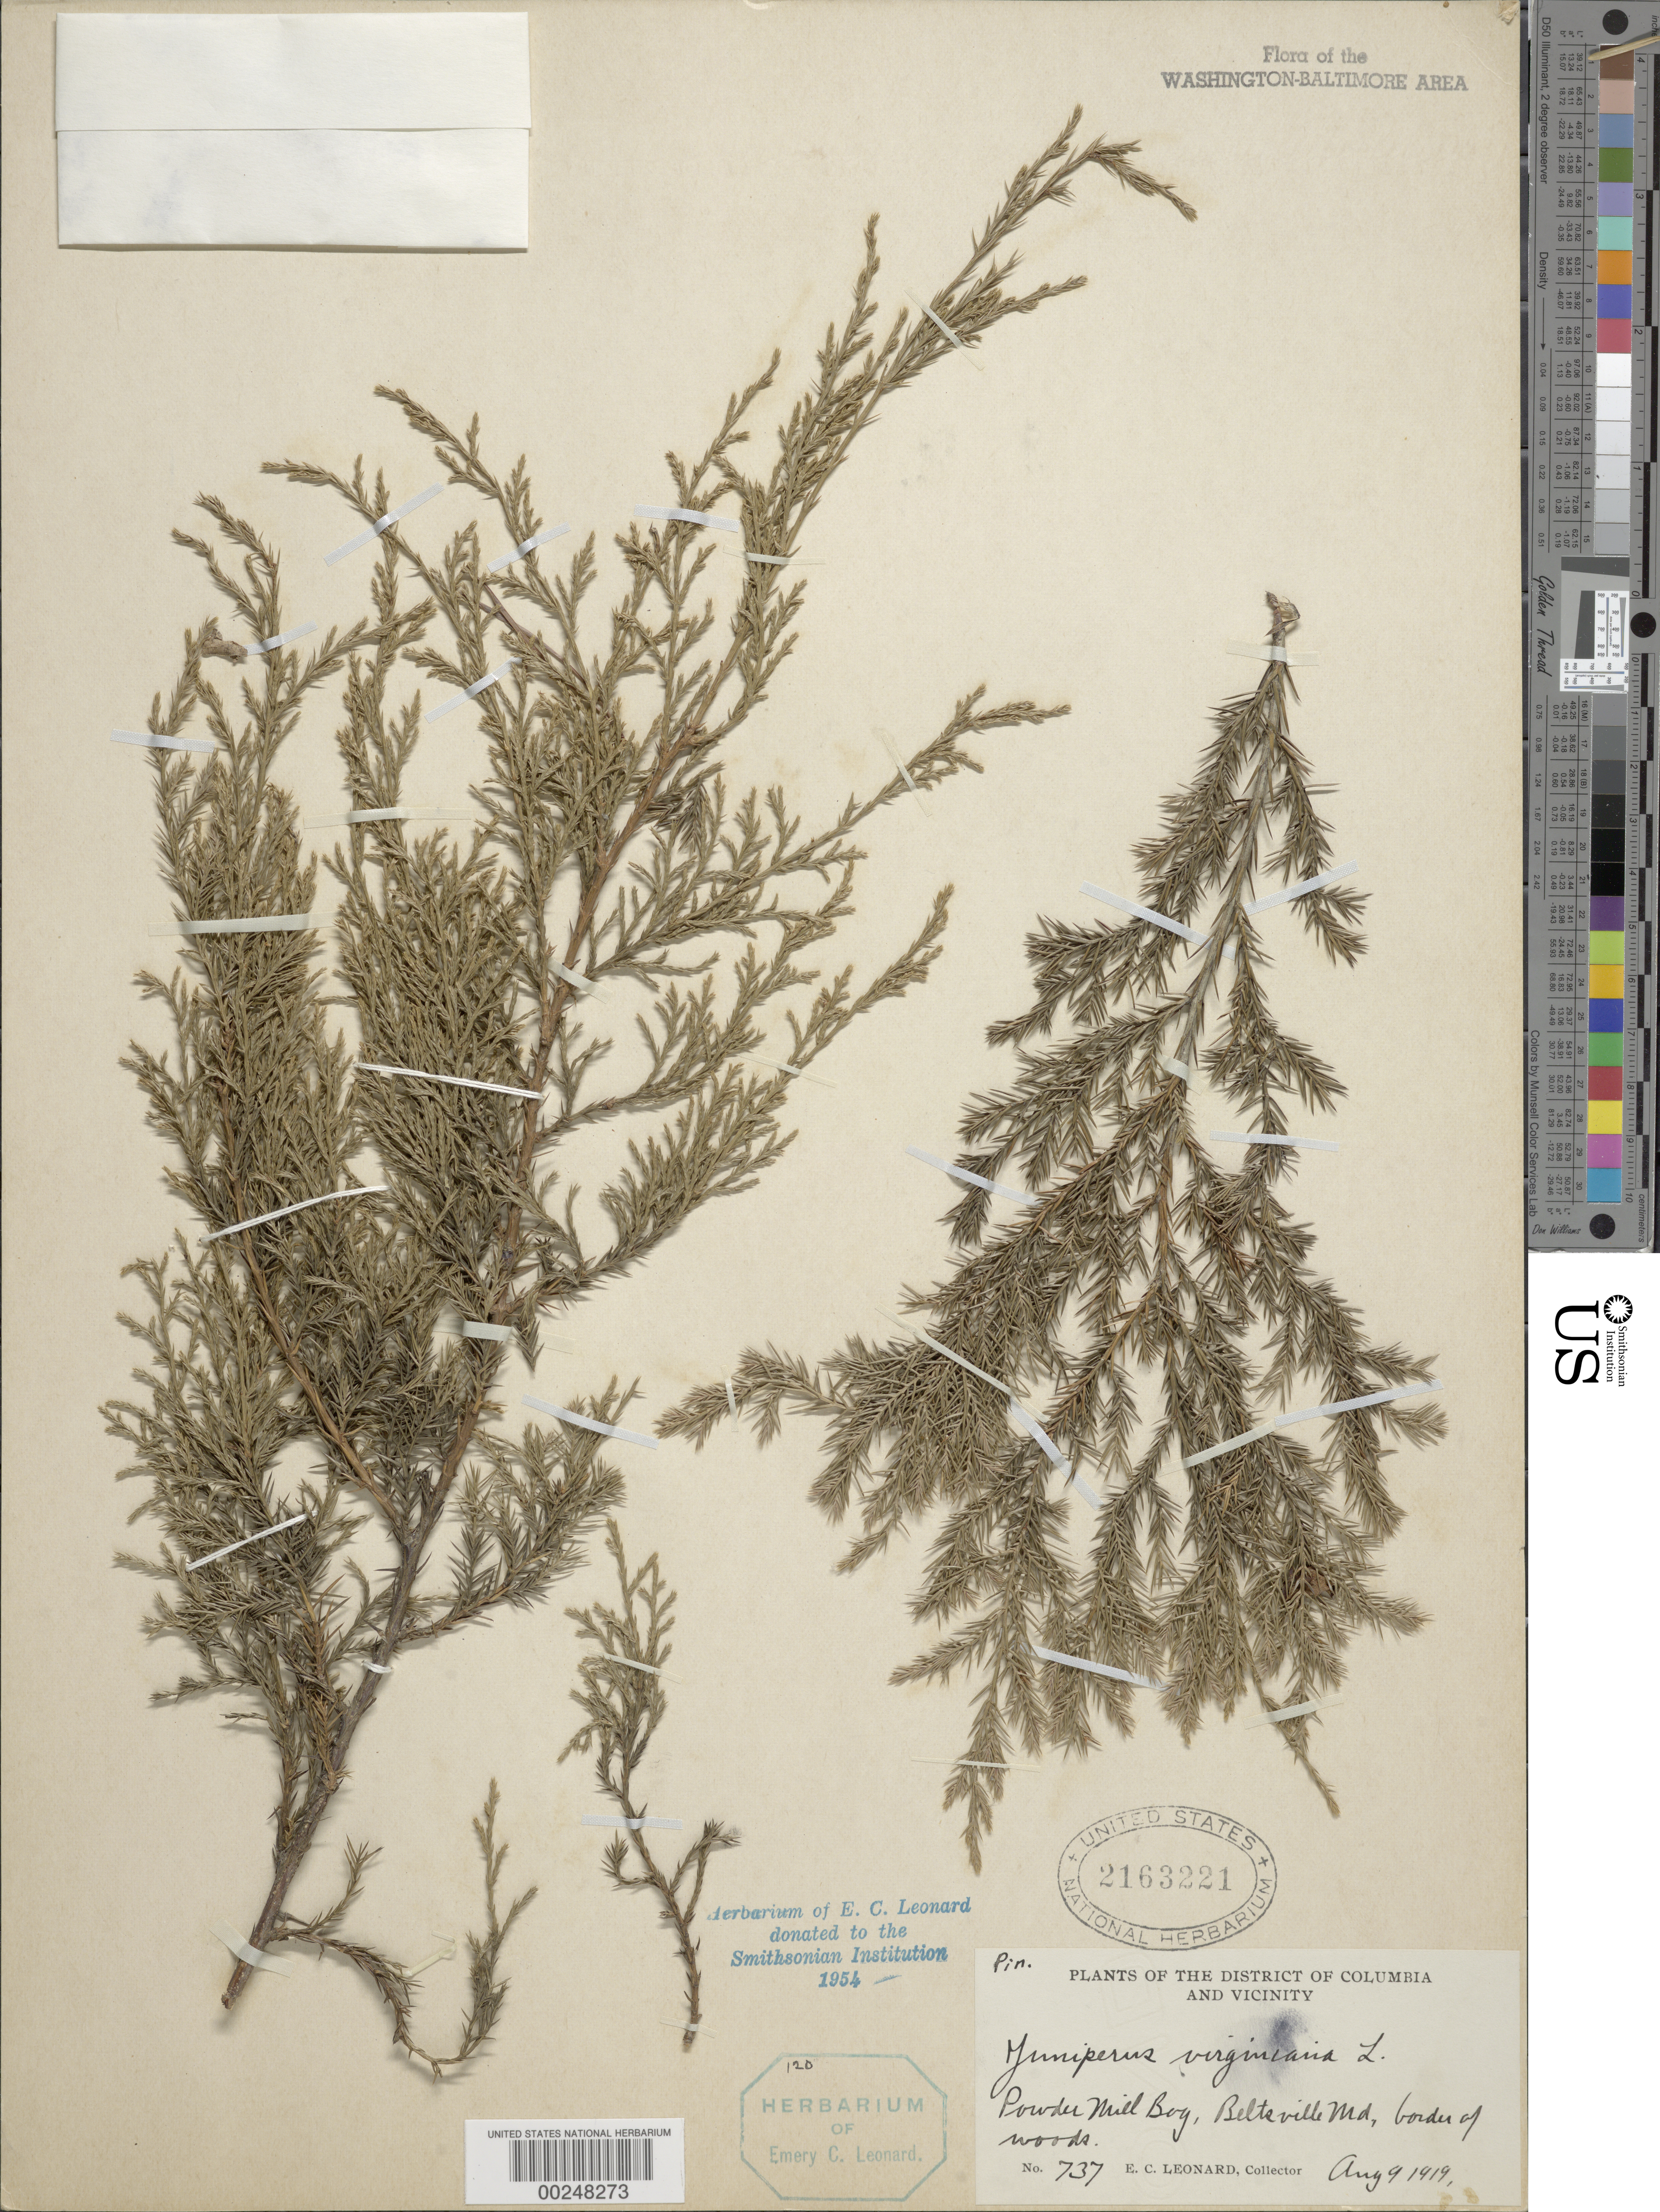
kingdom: Plantae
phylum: Tracheophyta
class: Pinopsida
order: Pinales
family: Cupressaceae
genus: Juniperus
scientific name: Juniperus virginiana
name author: L.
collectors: E. C. Leonard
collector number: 737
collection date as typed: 09 Aug 1919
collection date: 1919-08-09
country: United States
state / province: Maryland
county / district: Prince George's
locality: Powder Mill Bog, Beltsville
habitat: Border of woods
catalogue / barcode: US 2163221